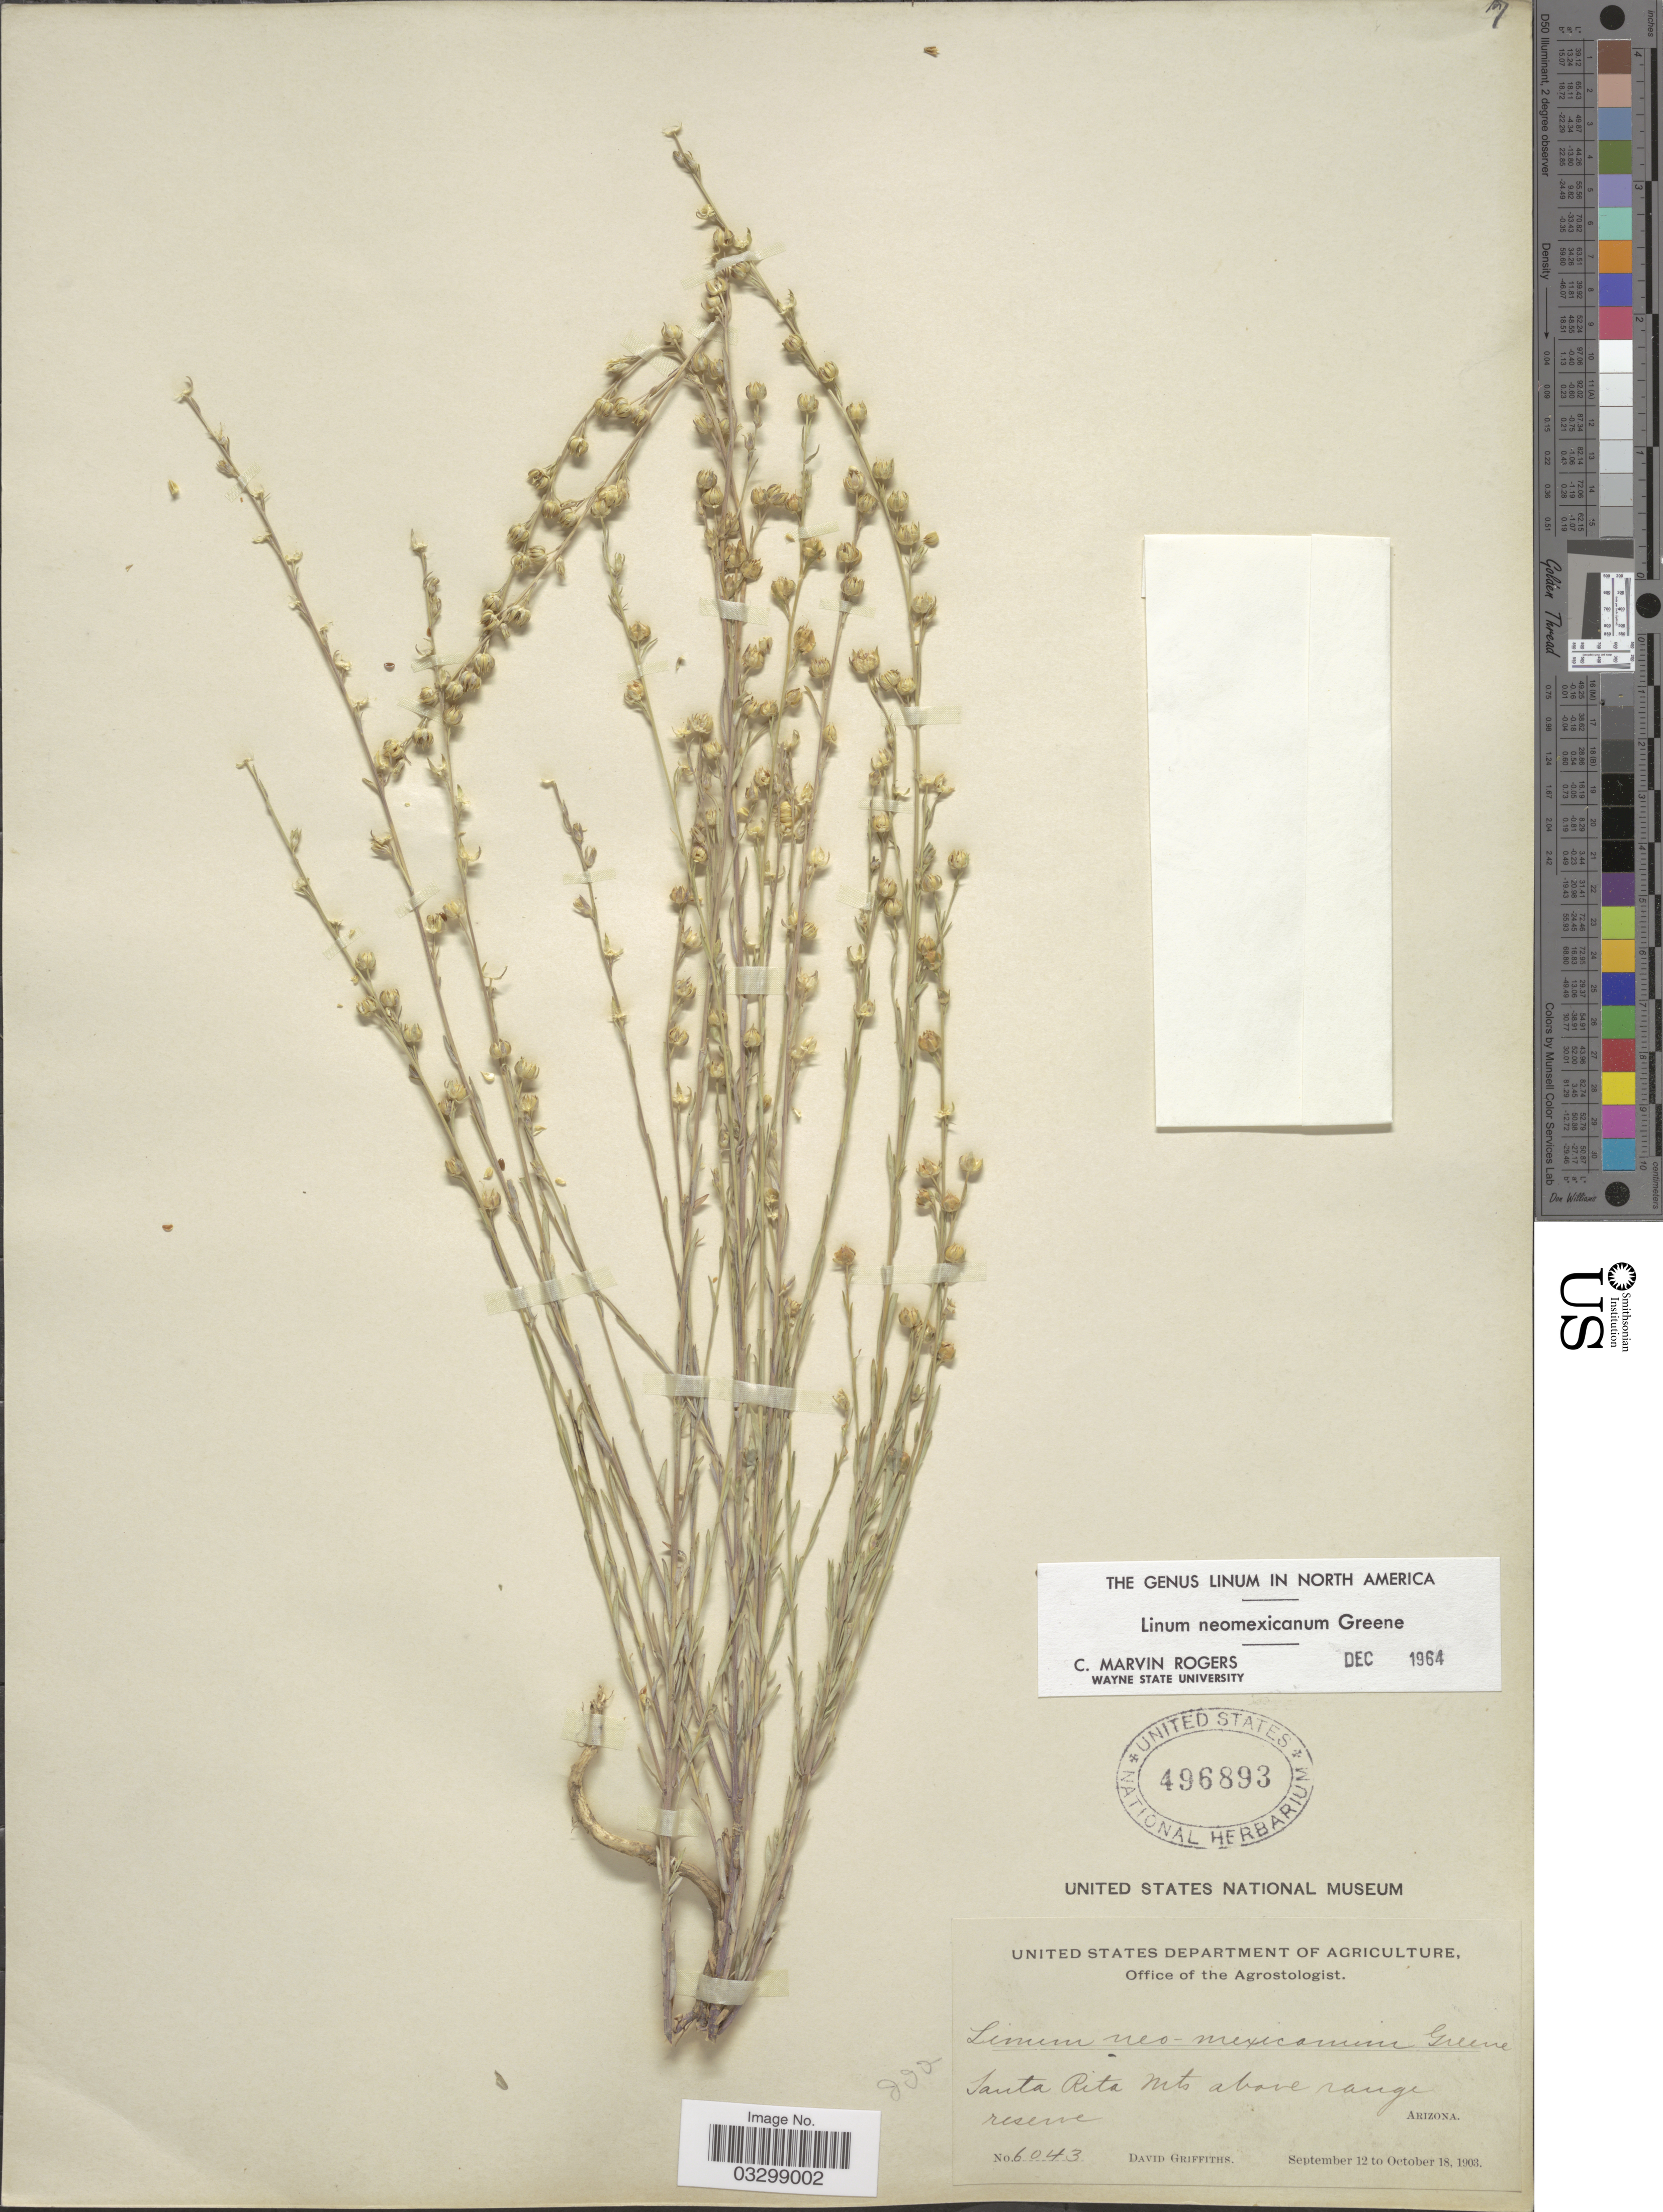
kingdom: Plantae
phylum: Tracheophyta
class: Magnoliopsida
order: Malpighiales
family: Linaceae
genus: Linum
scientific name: Linum neomexicanum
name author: Greene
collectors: D. Griffiths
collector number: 6043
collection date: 1903-09-12/1903-10-18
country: United States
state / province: Arizona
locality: Santa Rita Mts above range reserve.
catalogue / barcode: US 496893